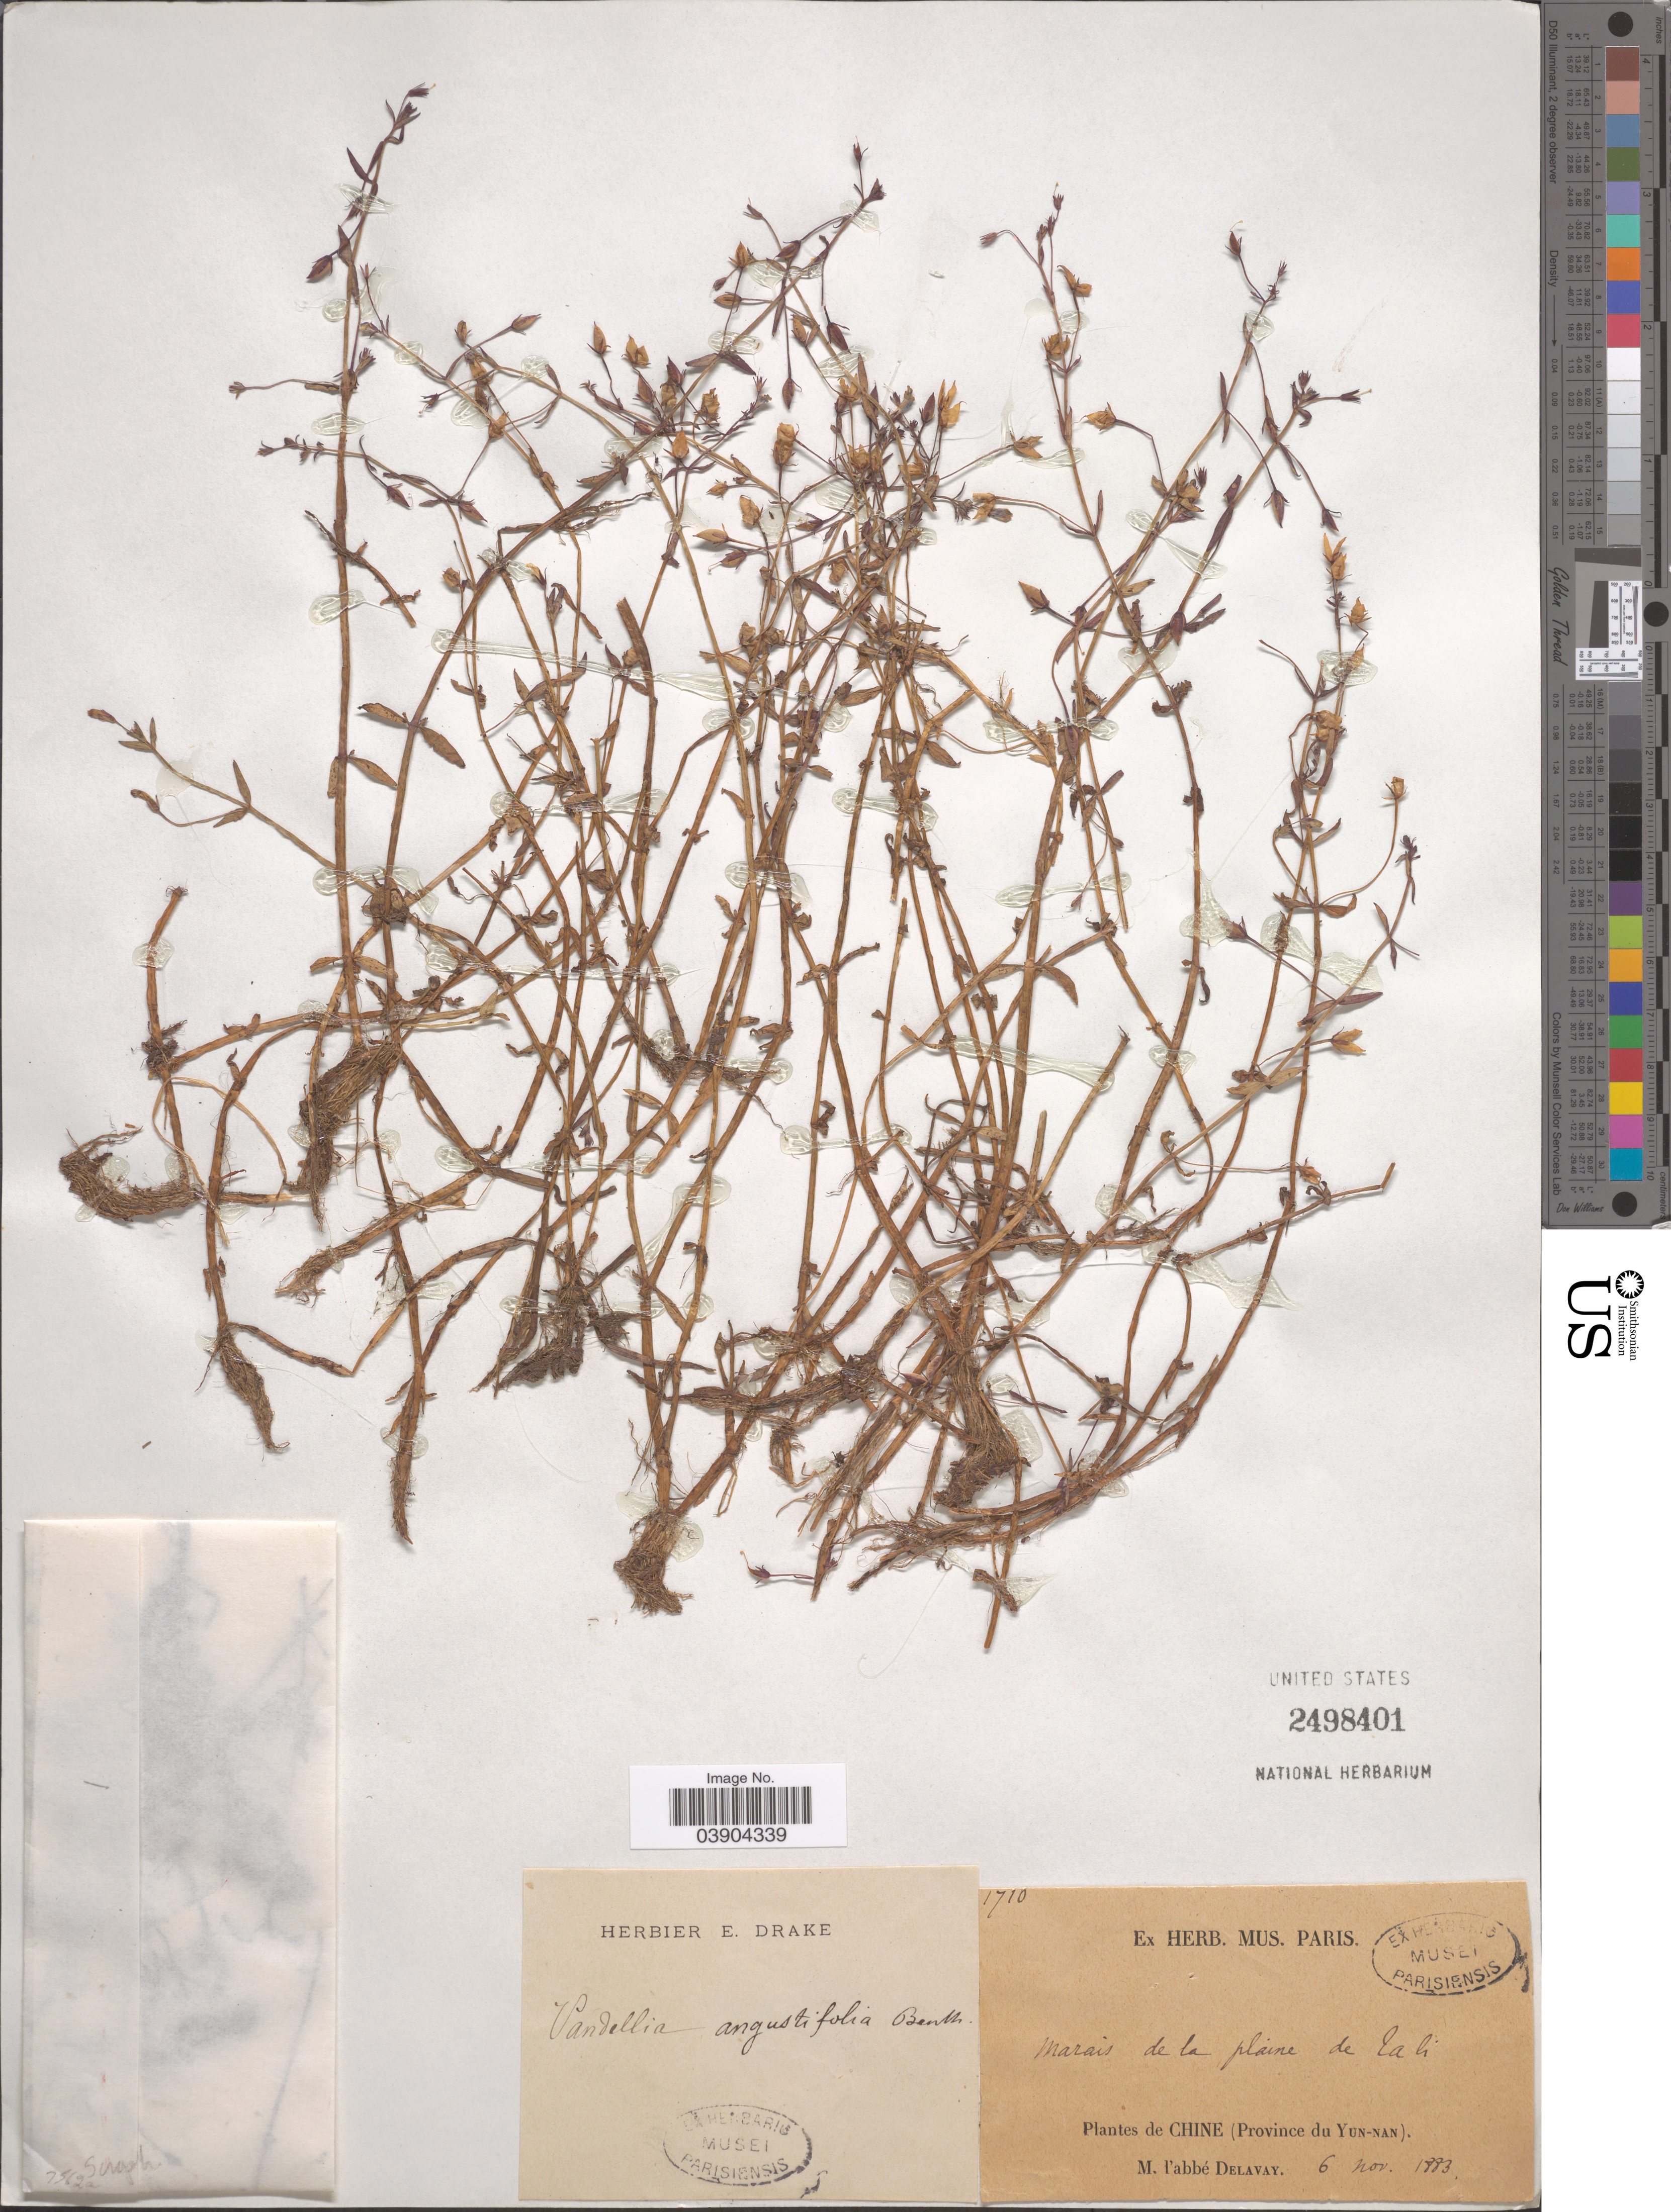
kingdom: Plantae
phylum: Tracheophyta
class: Magnoliopsida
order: Lamiales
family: Linderniaceae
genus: Lindernia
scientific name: Lindernia angustifolia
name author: (Benth.) Wettst.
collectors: P. Delavay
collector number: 1710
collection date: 1883-11-06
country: China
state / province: Yunnan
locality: Marais de la plaine de Tali.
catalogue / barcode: US 2498401